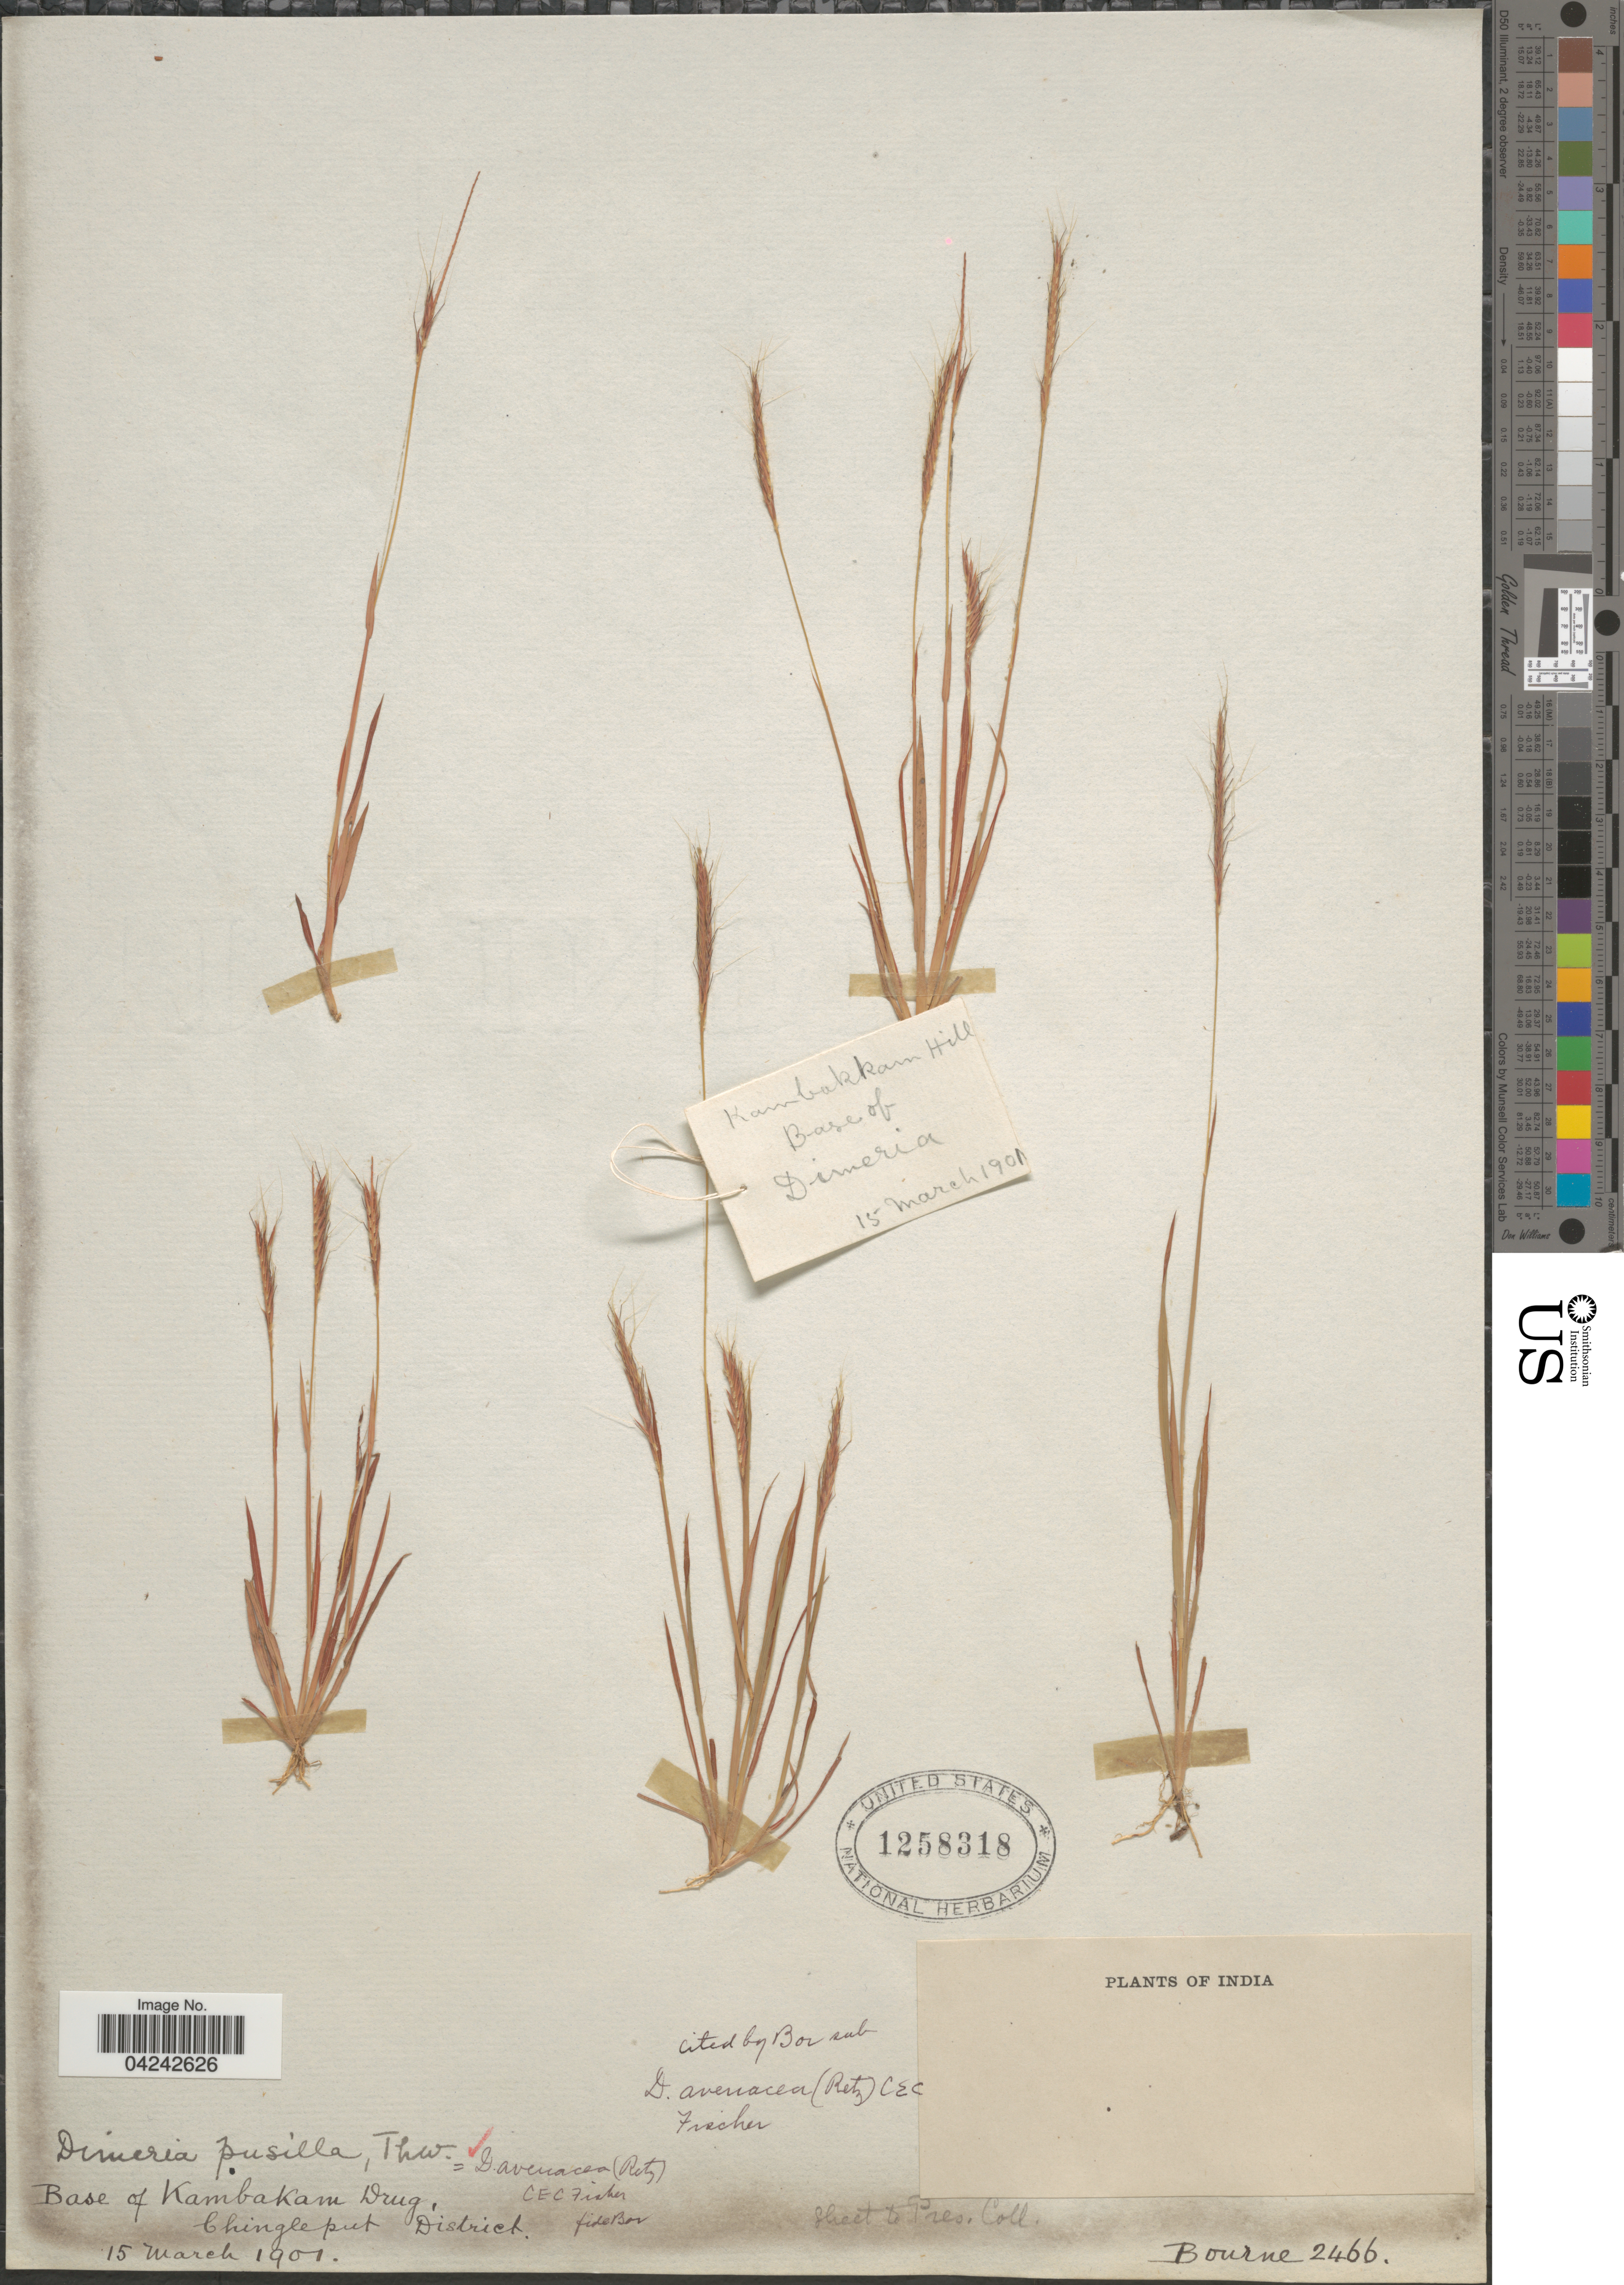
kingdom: Plantae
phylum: Tracheophyta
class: Liliopsida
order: Poales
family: Poaceae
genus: Dimeria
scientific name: Dimeria avenacea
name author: (Retz.) C.E.C. Fisch.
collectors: -- Bourne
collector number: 2466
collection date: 1901-03-15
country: India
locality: Base of Kambakam Drug. Chingleput District.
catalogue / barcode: US 1258318